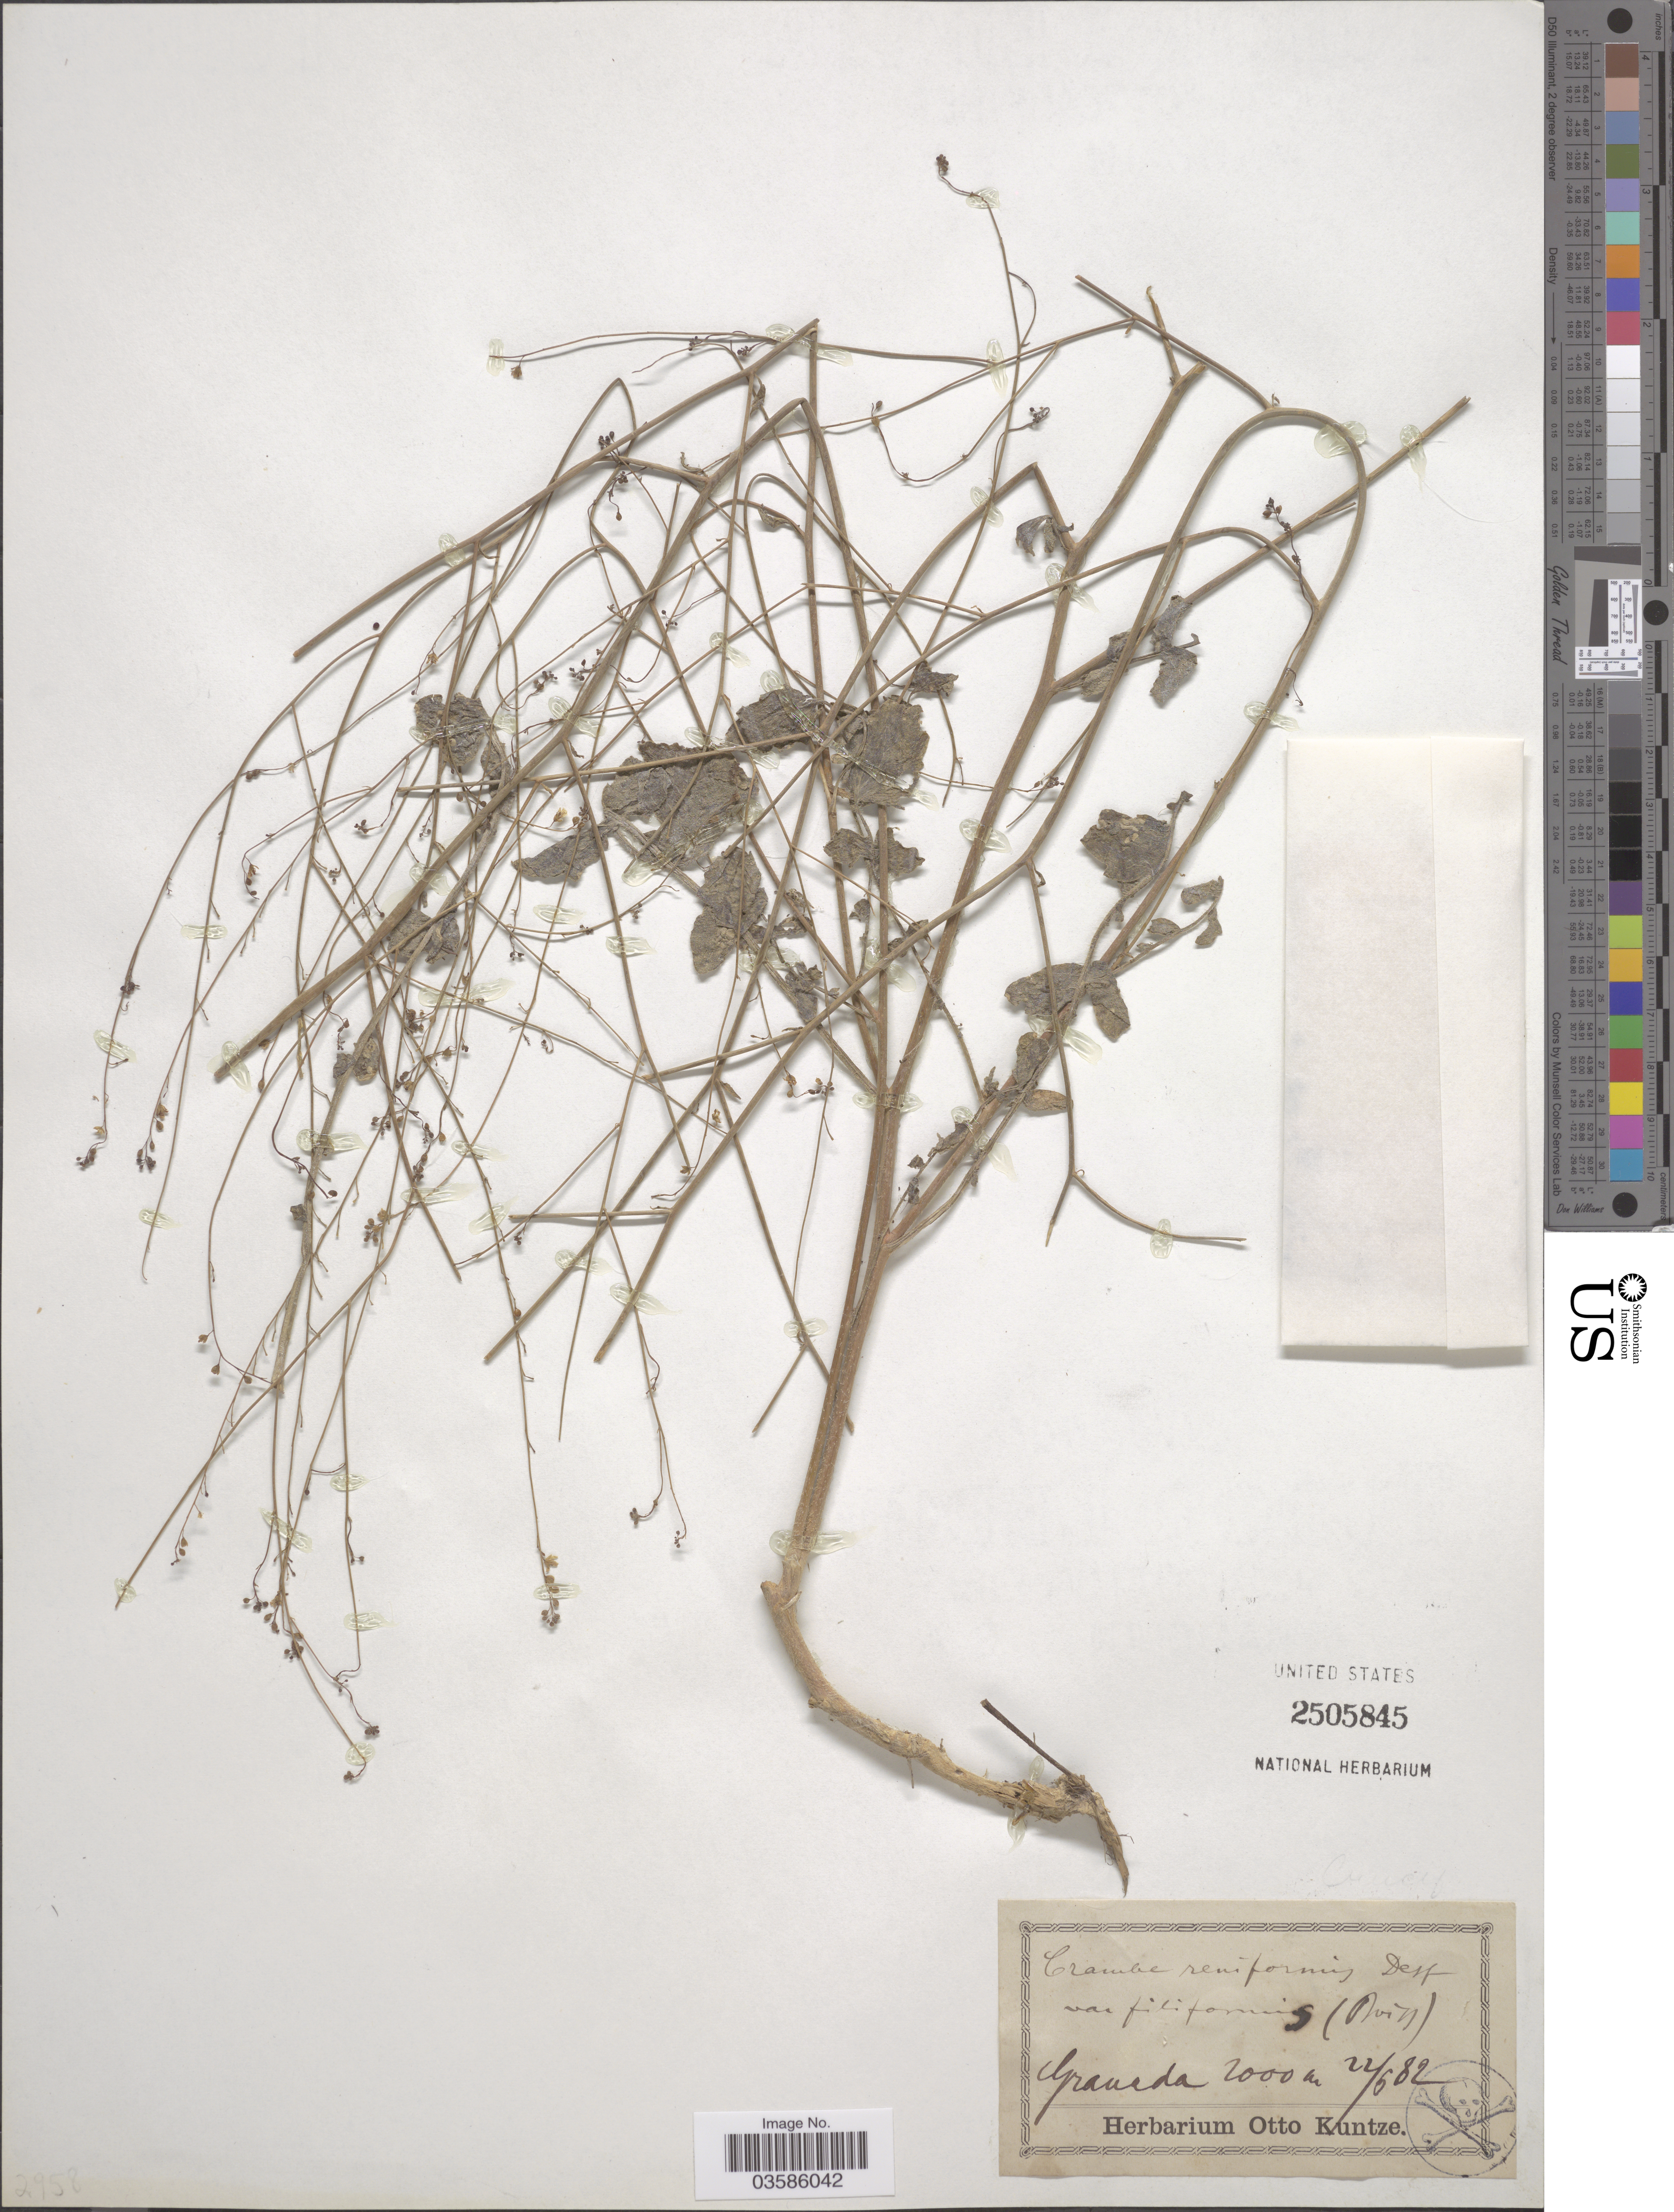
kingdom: Plantae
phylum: Tracheophyta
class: Magnoliopsida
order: Brassicales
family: Brassicaceae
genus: Crambe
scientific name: Crambe filiformis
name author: Jacq.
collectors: ex herb. Otto Kuntze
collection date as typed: Transcribed d/m/y: 22/5/82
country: Spain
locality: Granada.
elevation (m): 2000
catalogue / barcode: US 2505845